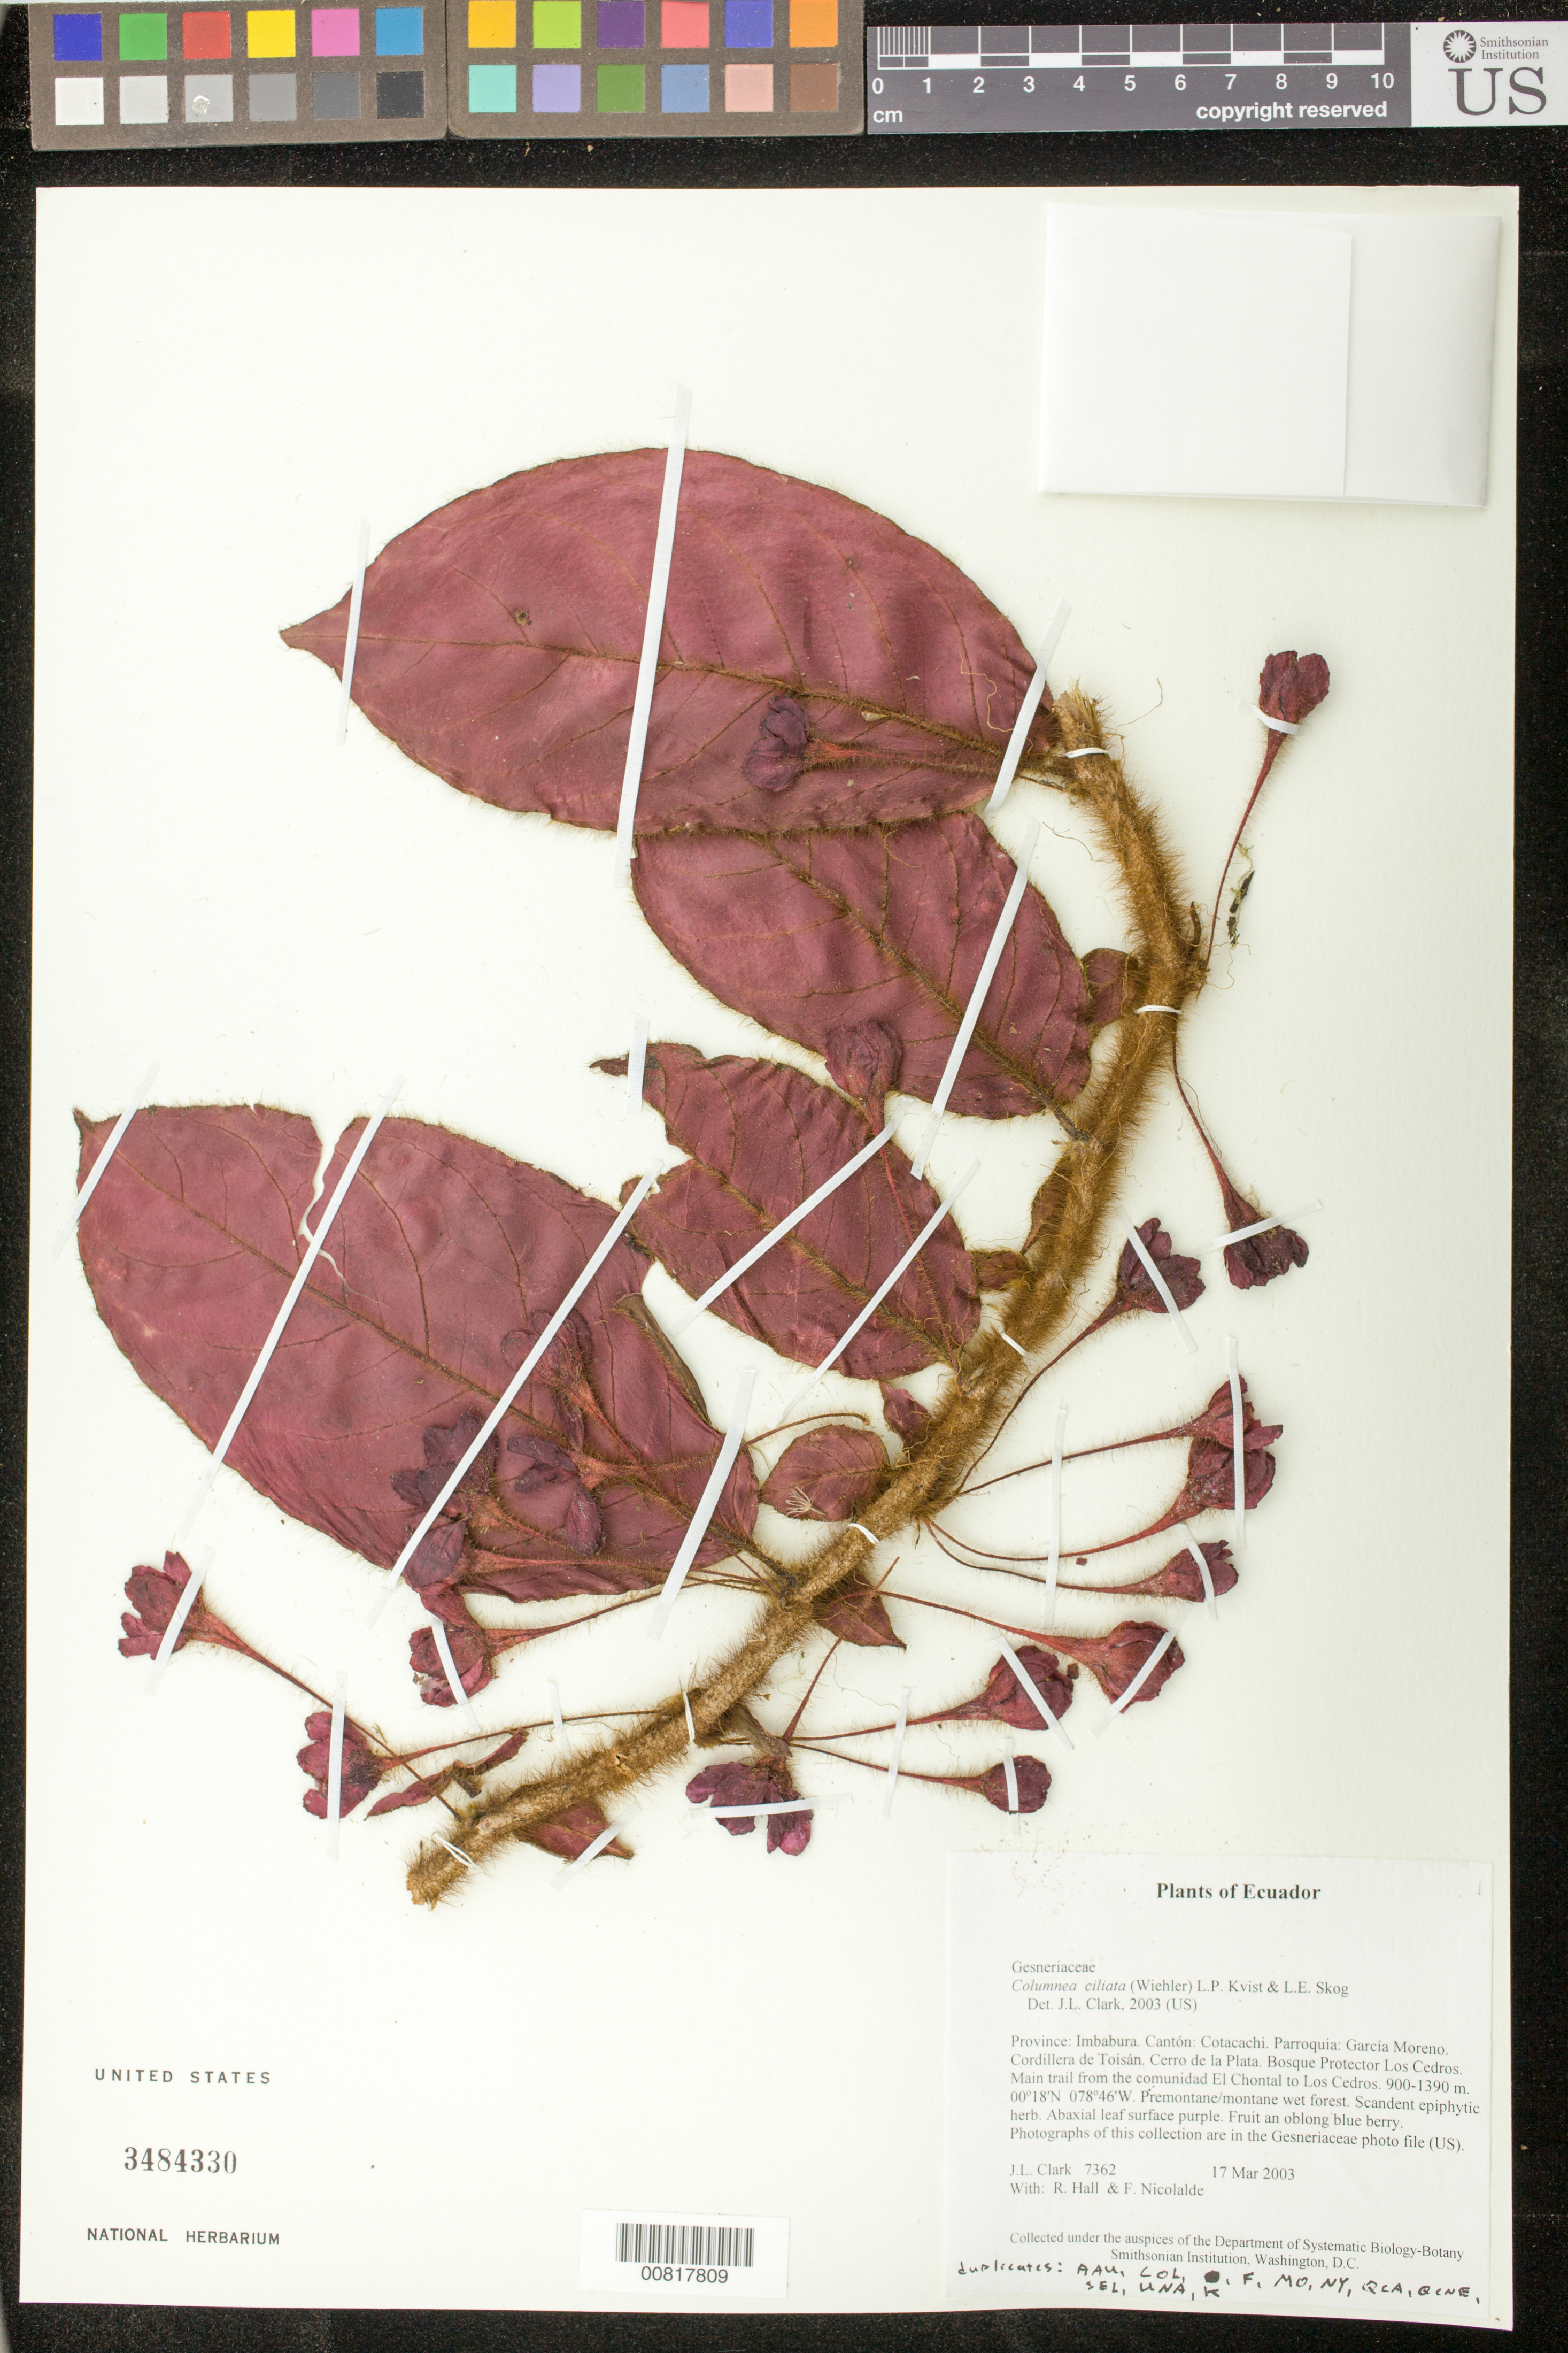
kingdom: Plantae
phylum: Tracheophyta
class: Magnoliopsida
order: Lamiales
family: Gesneriaceae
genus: Columnea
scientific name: Columnea ciliata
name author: (Wiehler) L.P. Kvist & L.E. Skog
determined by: Clark, J. L., (SEL), The Marie Selby Botanical Garden (UNITED STATES)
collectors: J. L. Clark, R. Hall & F. Nicolalde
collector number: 7362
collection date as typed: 17 Mar 2003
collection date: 2003-03-17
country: Ecuador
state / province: Imbabura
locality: Cotacachi. Parroquia: García Moreno. Cordillera de Toisán. Cerro de la Plata. Bosque Protector Los Cedros. Main trail from the comunidad El Chontal to Los Cedros.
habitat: Premontane/montane wet forest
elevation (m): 900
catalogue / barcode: US 3484330